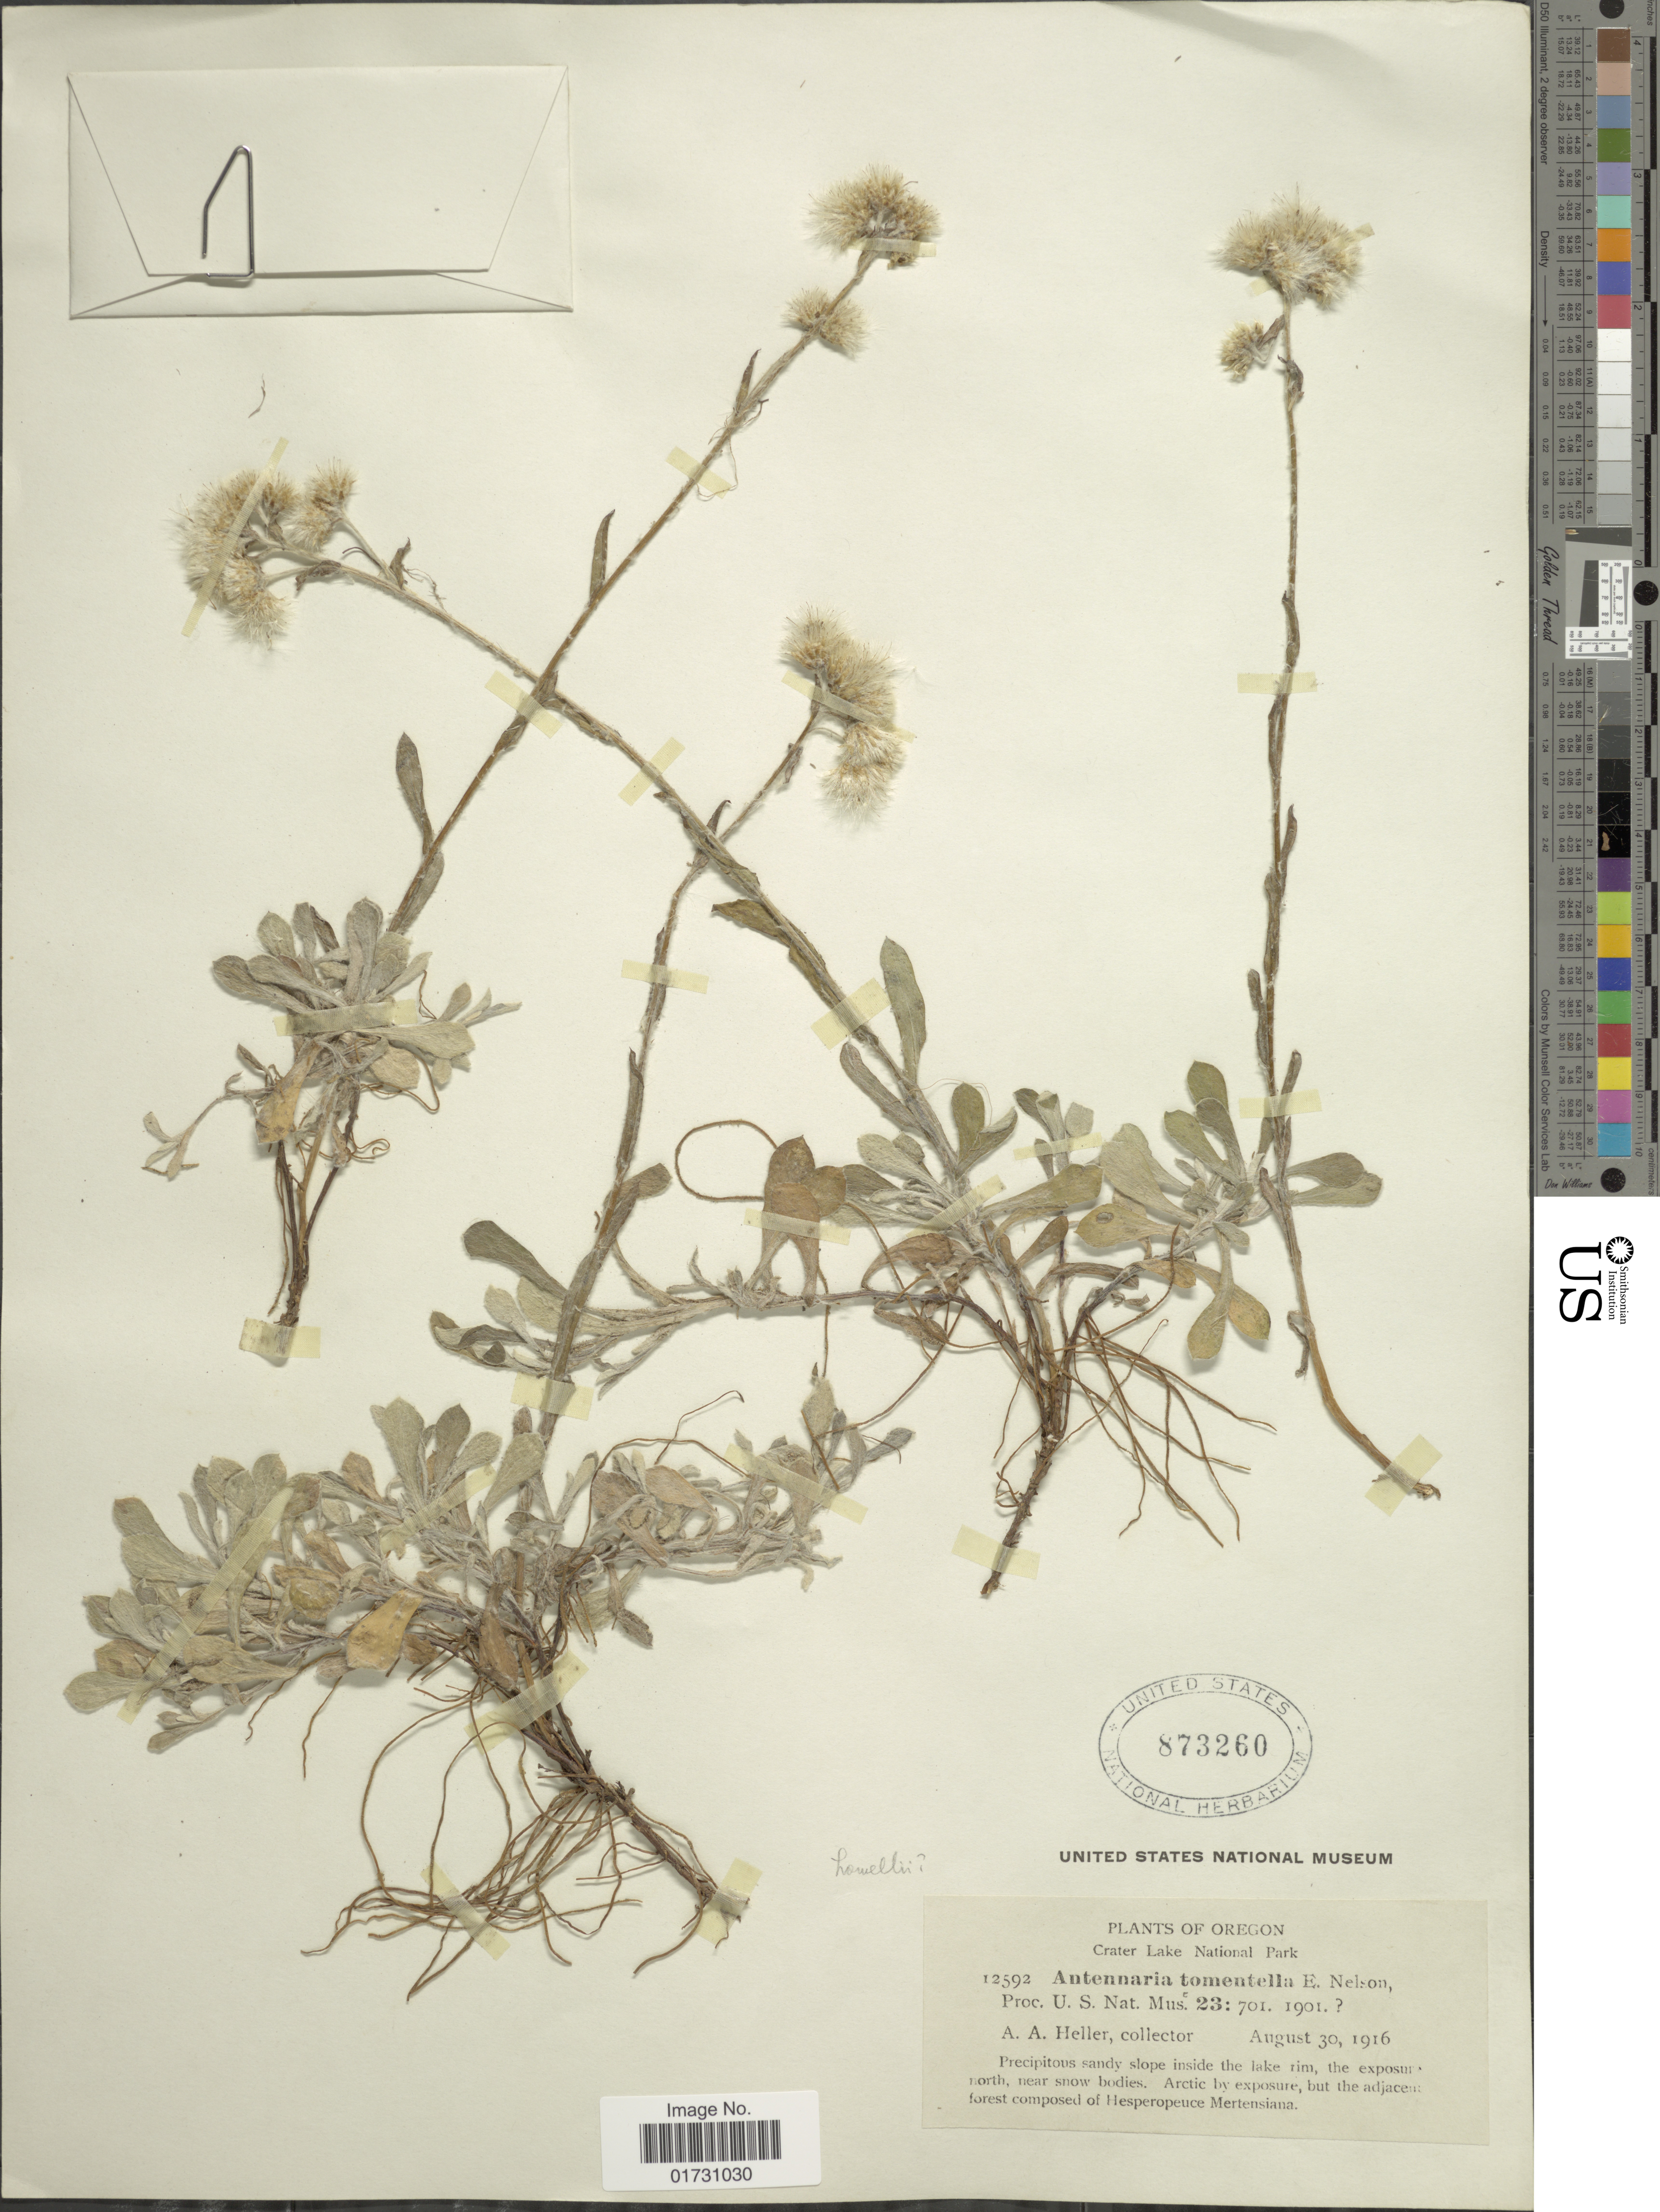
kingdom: Plantae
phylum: Tracheophyta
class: Magnoliopsida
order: Asterales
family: Asteraceae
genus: Antennaria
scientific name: Antennaria howellii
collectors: A. A. Heller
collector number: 12592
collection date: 1916-08-30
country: United States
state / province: Oregon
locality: Crater Lake National Park, Precipitous sandy slope inside the lake rim, the esposure north, near snow bodies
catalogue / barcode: US 873260